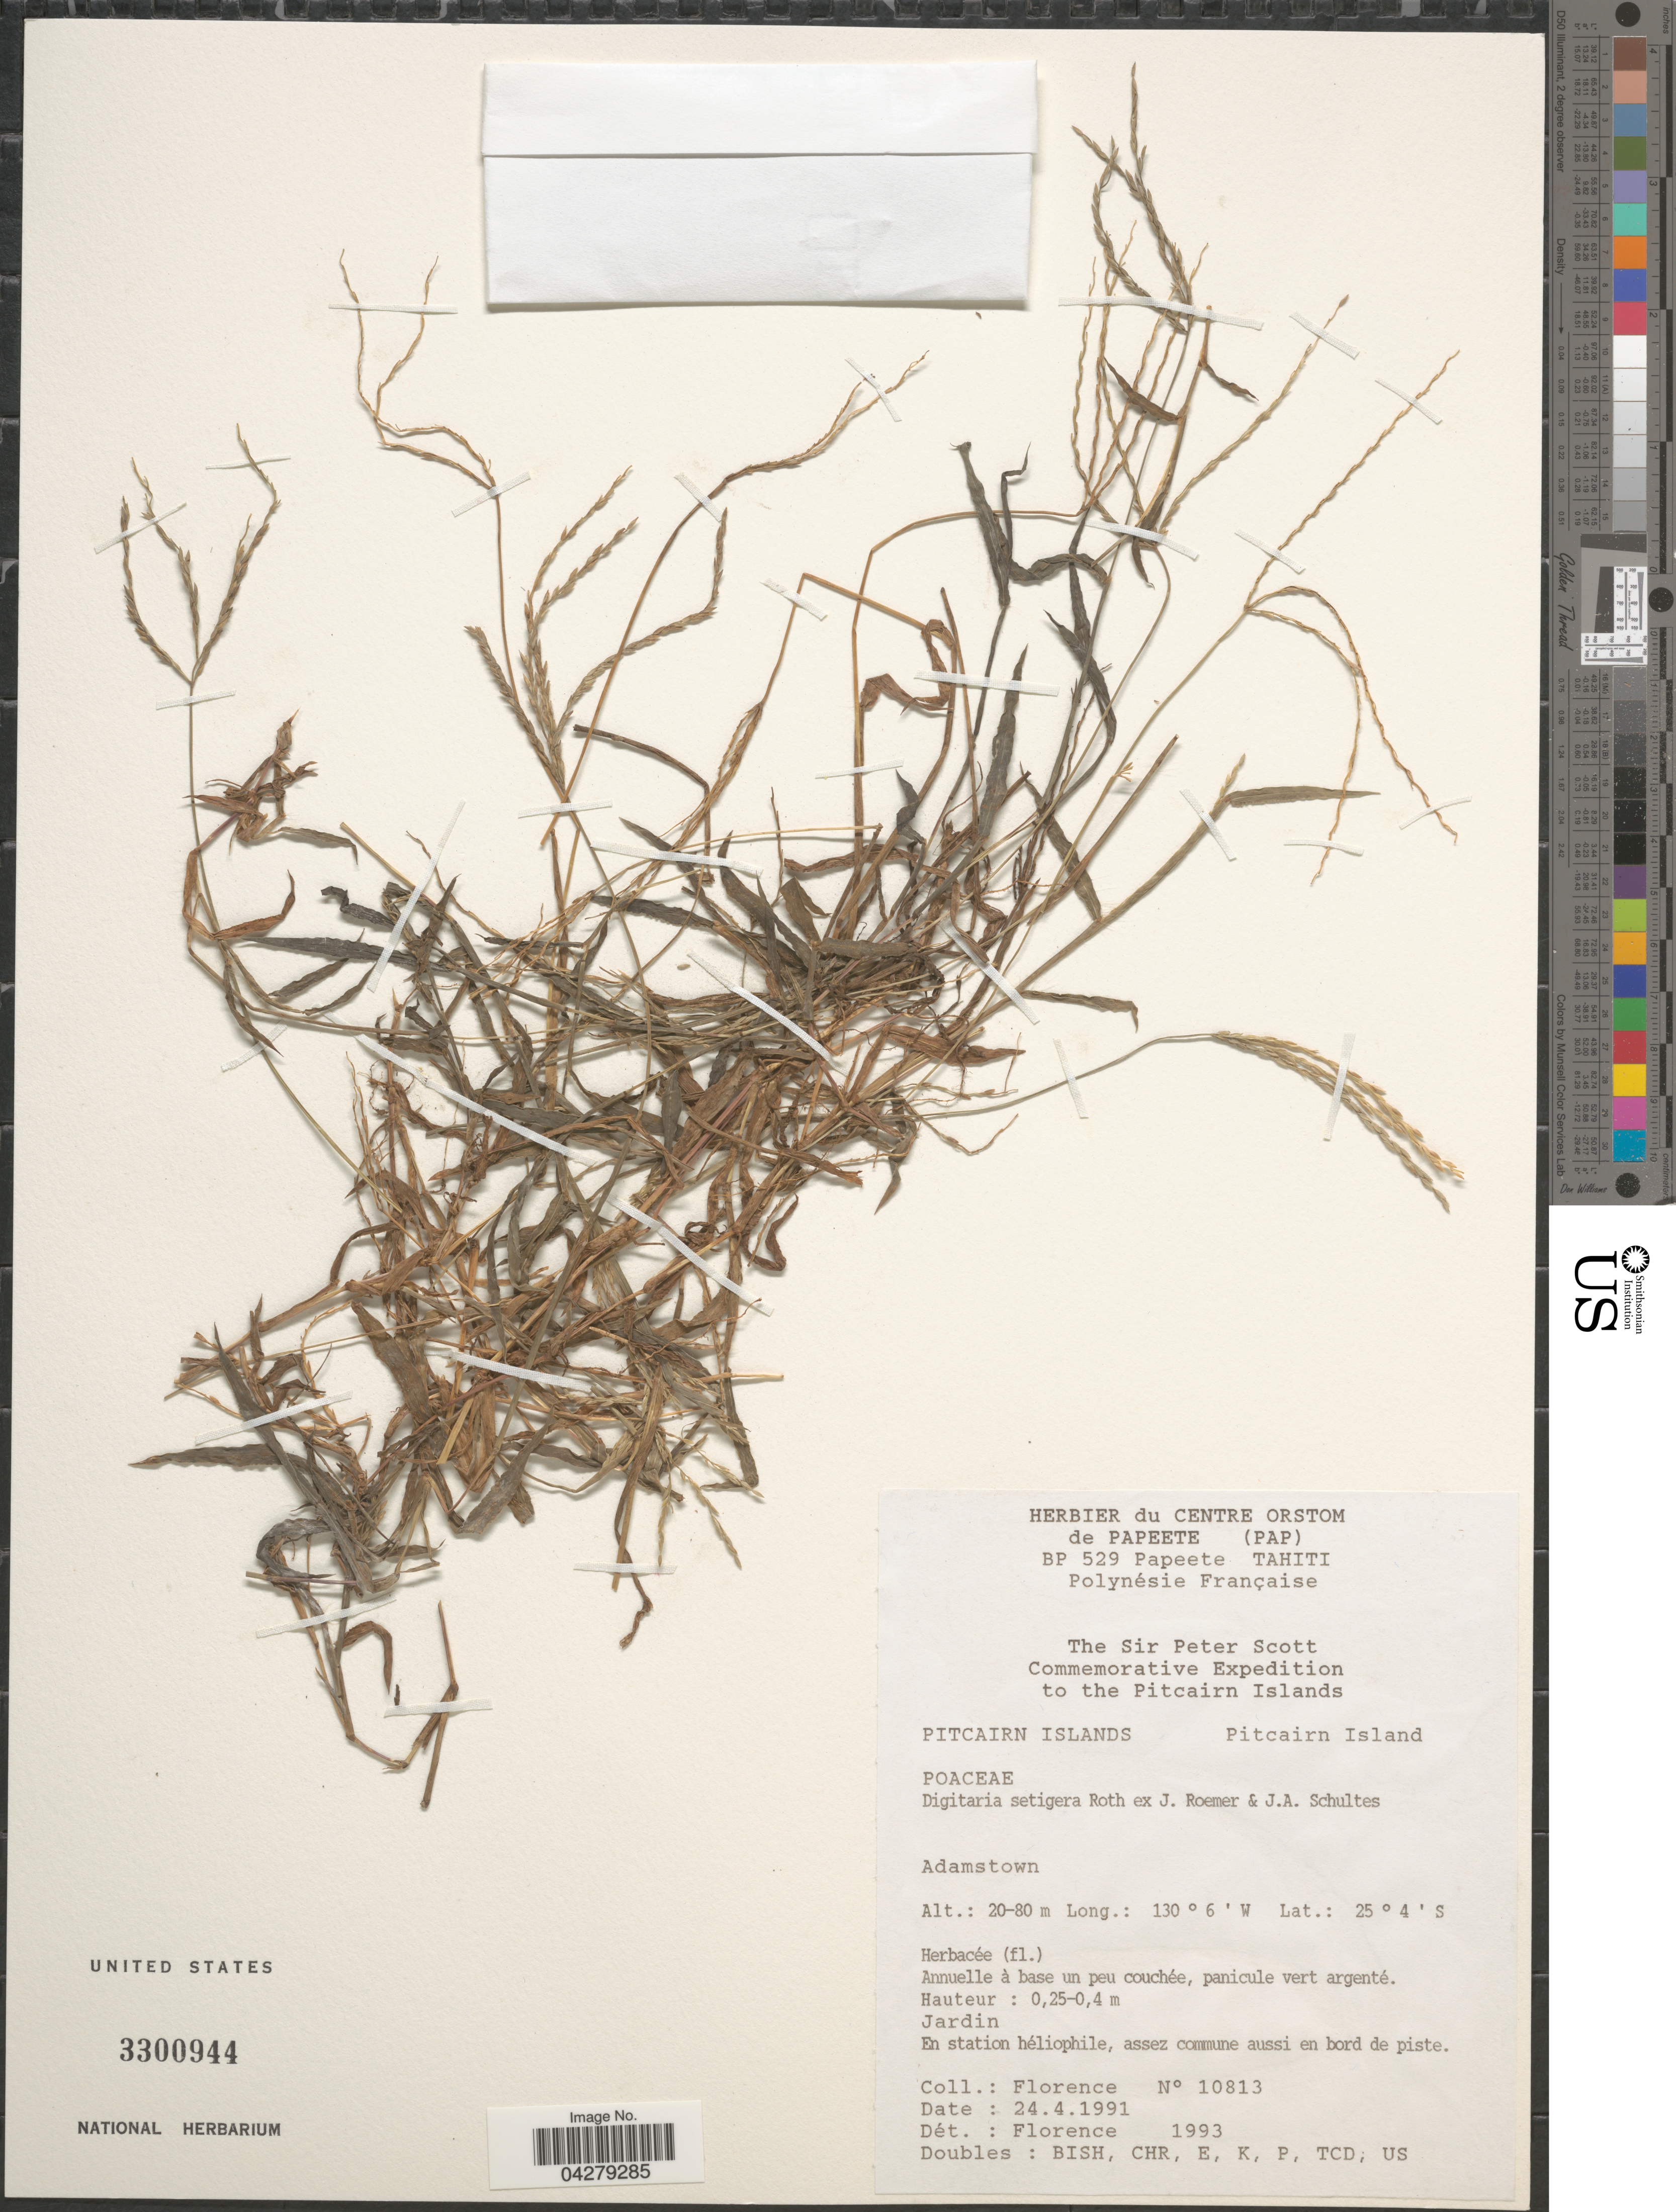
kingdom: Plantae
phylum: Tracheophyta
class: Liliopsida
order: Poales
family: Poaceae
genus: Digitaria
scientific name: Digitaria setigera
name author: Roth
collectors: -. Florence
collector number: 10813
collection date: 1991-04-24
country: Pitcairn Islands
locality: The Sir Peter Scott Commemorative Expedition to the Pitcairn Islands. Pitcairn Island. Pitcairn Islands. Adamstown.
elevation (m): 20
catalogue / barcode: US 3300944